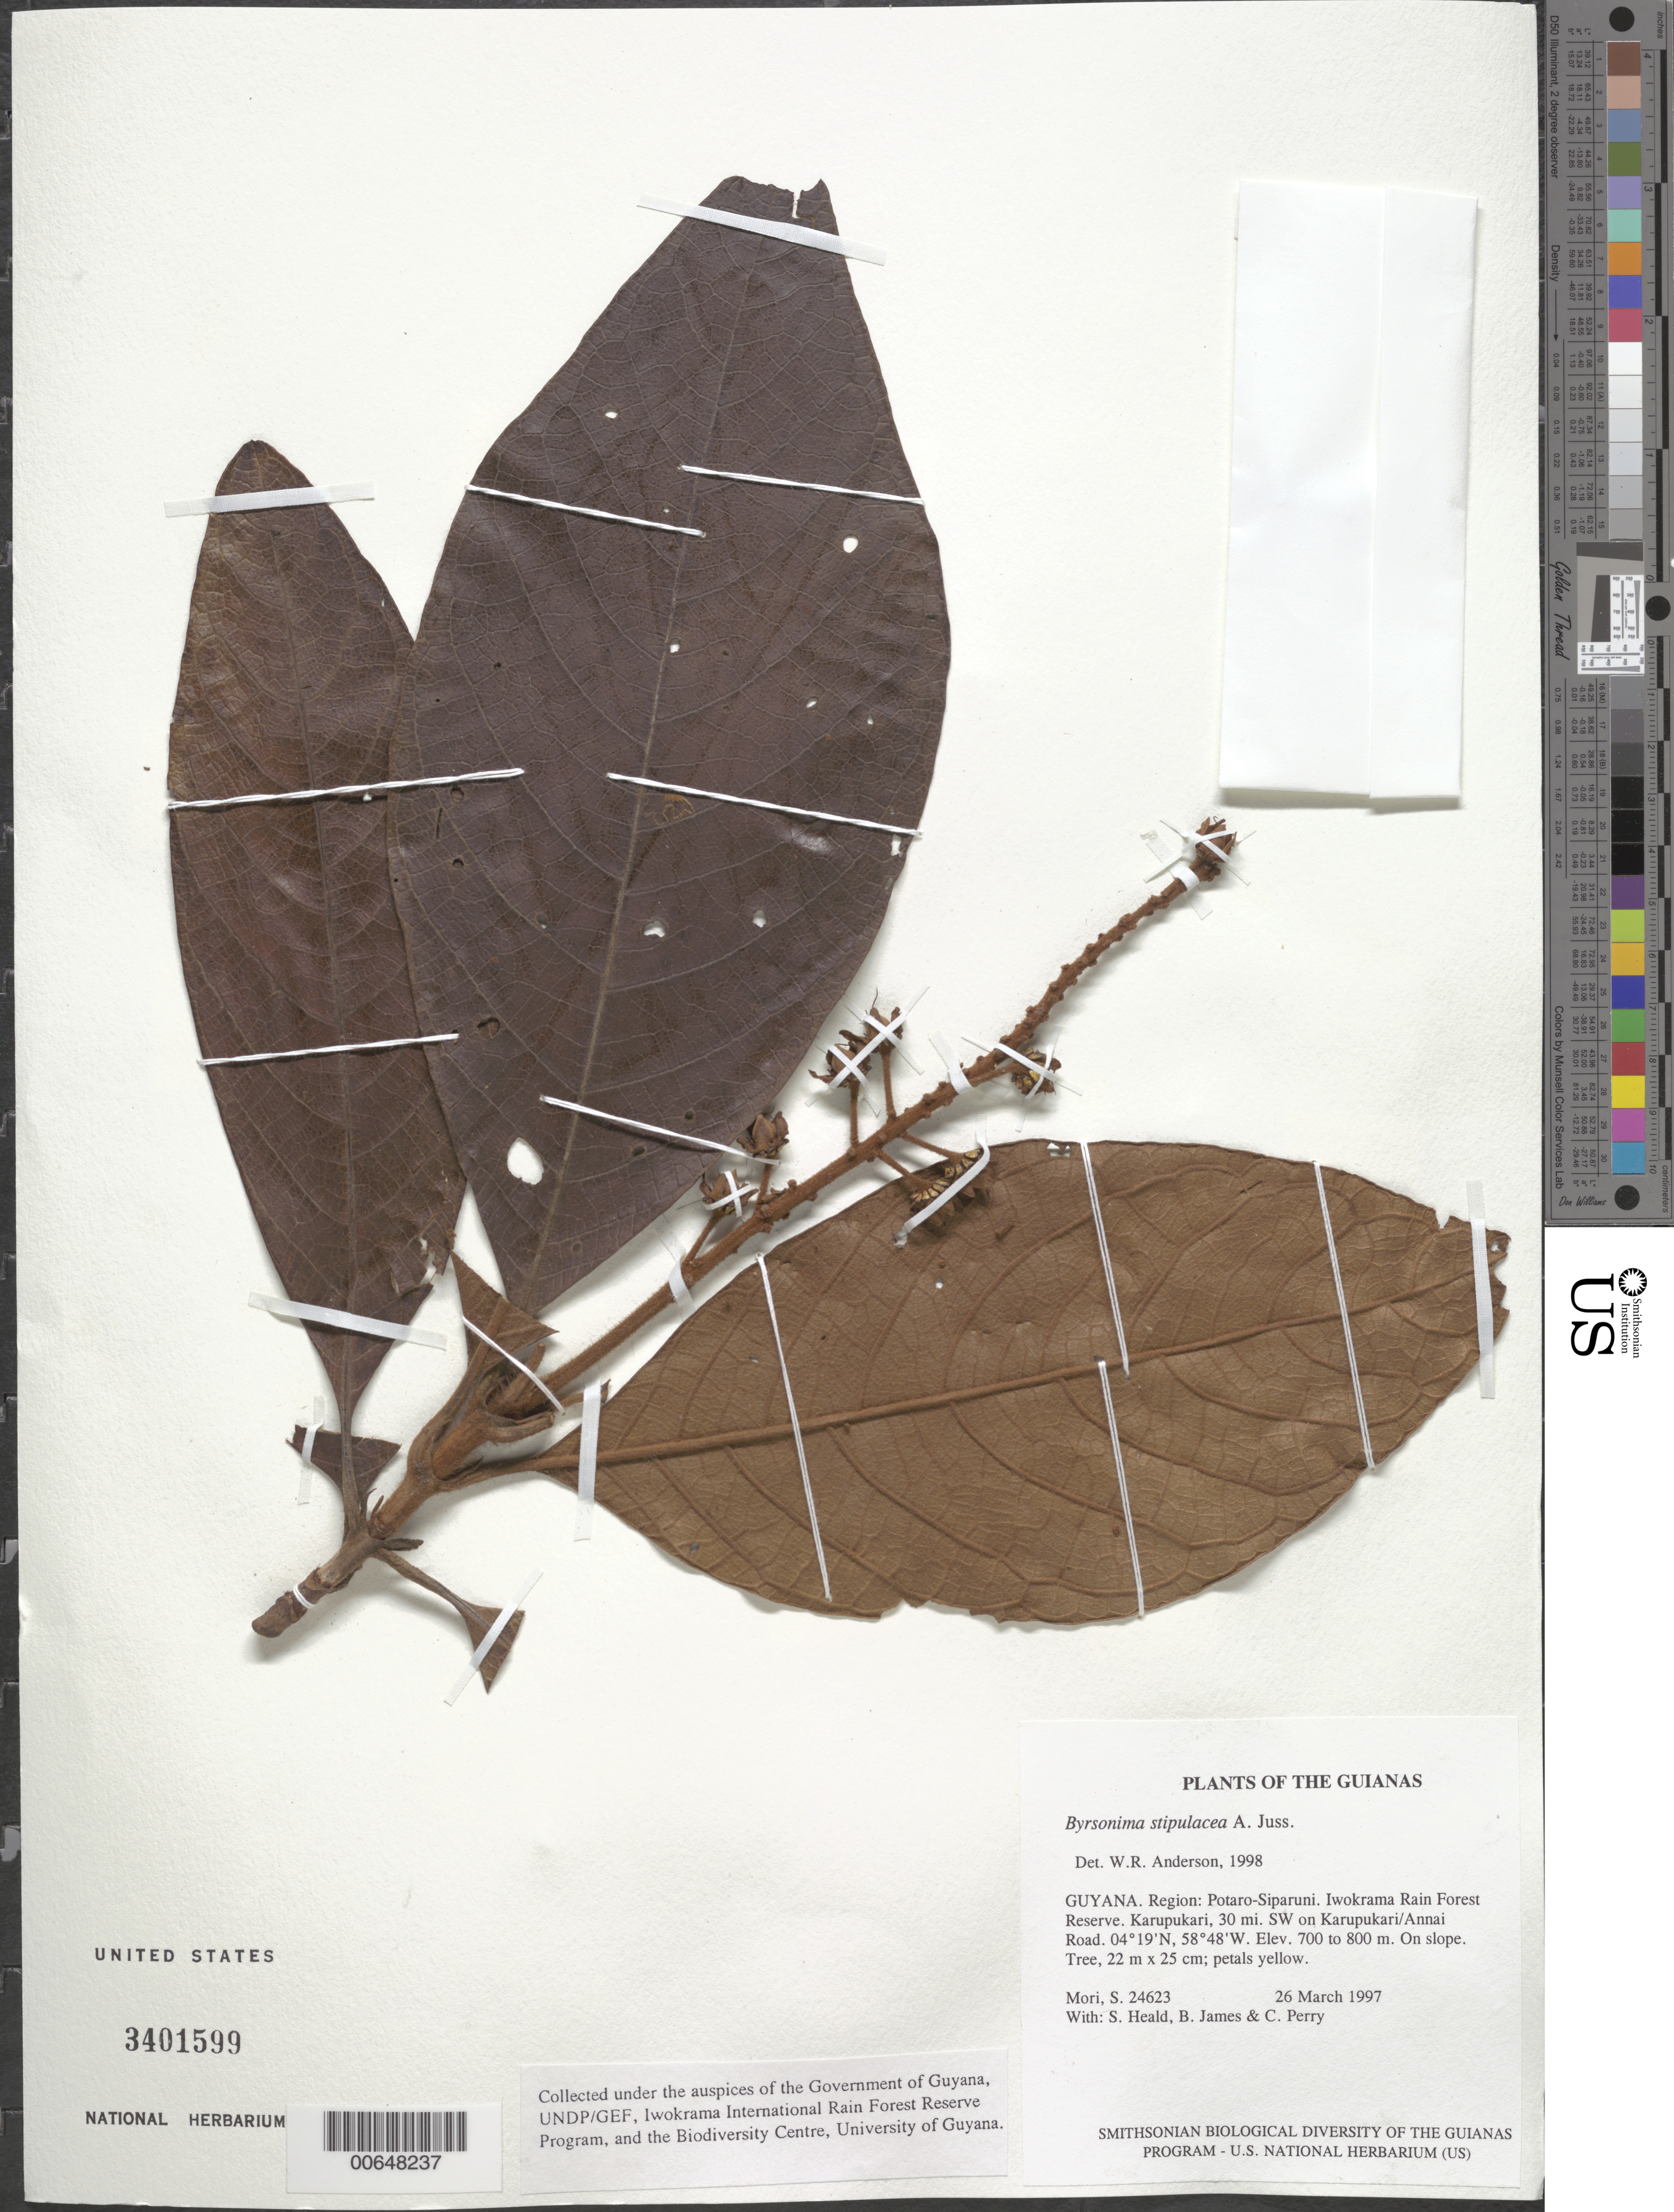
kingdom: Plantae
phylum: Tracheophyta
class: Magnoliopsida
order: Malpighiales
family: Malpighiaceae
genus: Byrsonima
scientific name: Byrsonima stipulacea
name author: A. Juss.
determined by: Anderson, W. R., (MICH), University of Michigan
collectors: S. Mori, S. Heald, B. James & C. Perry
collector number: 24623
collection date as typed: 26 March 1997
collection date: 1997-03-26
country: Guyana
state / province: Potaro-Siparuni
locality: Iwokrama Rain Forest Reserve. Karupukari, 30 mi. SW on Karupukari/Annai Road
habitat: On slope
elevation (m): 700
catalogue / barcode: US 3401599